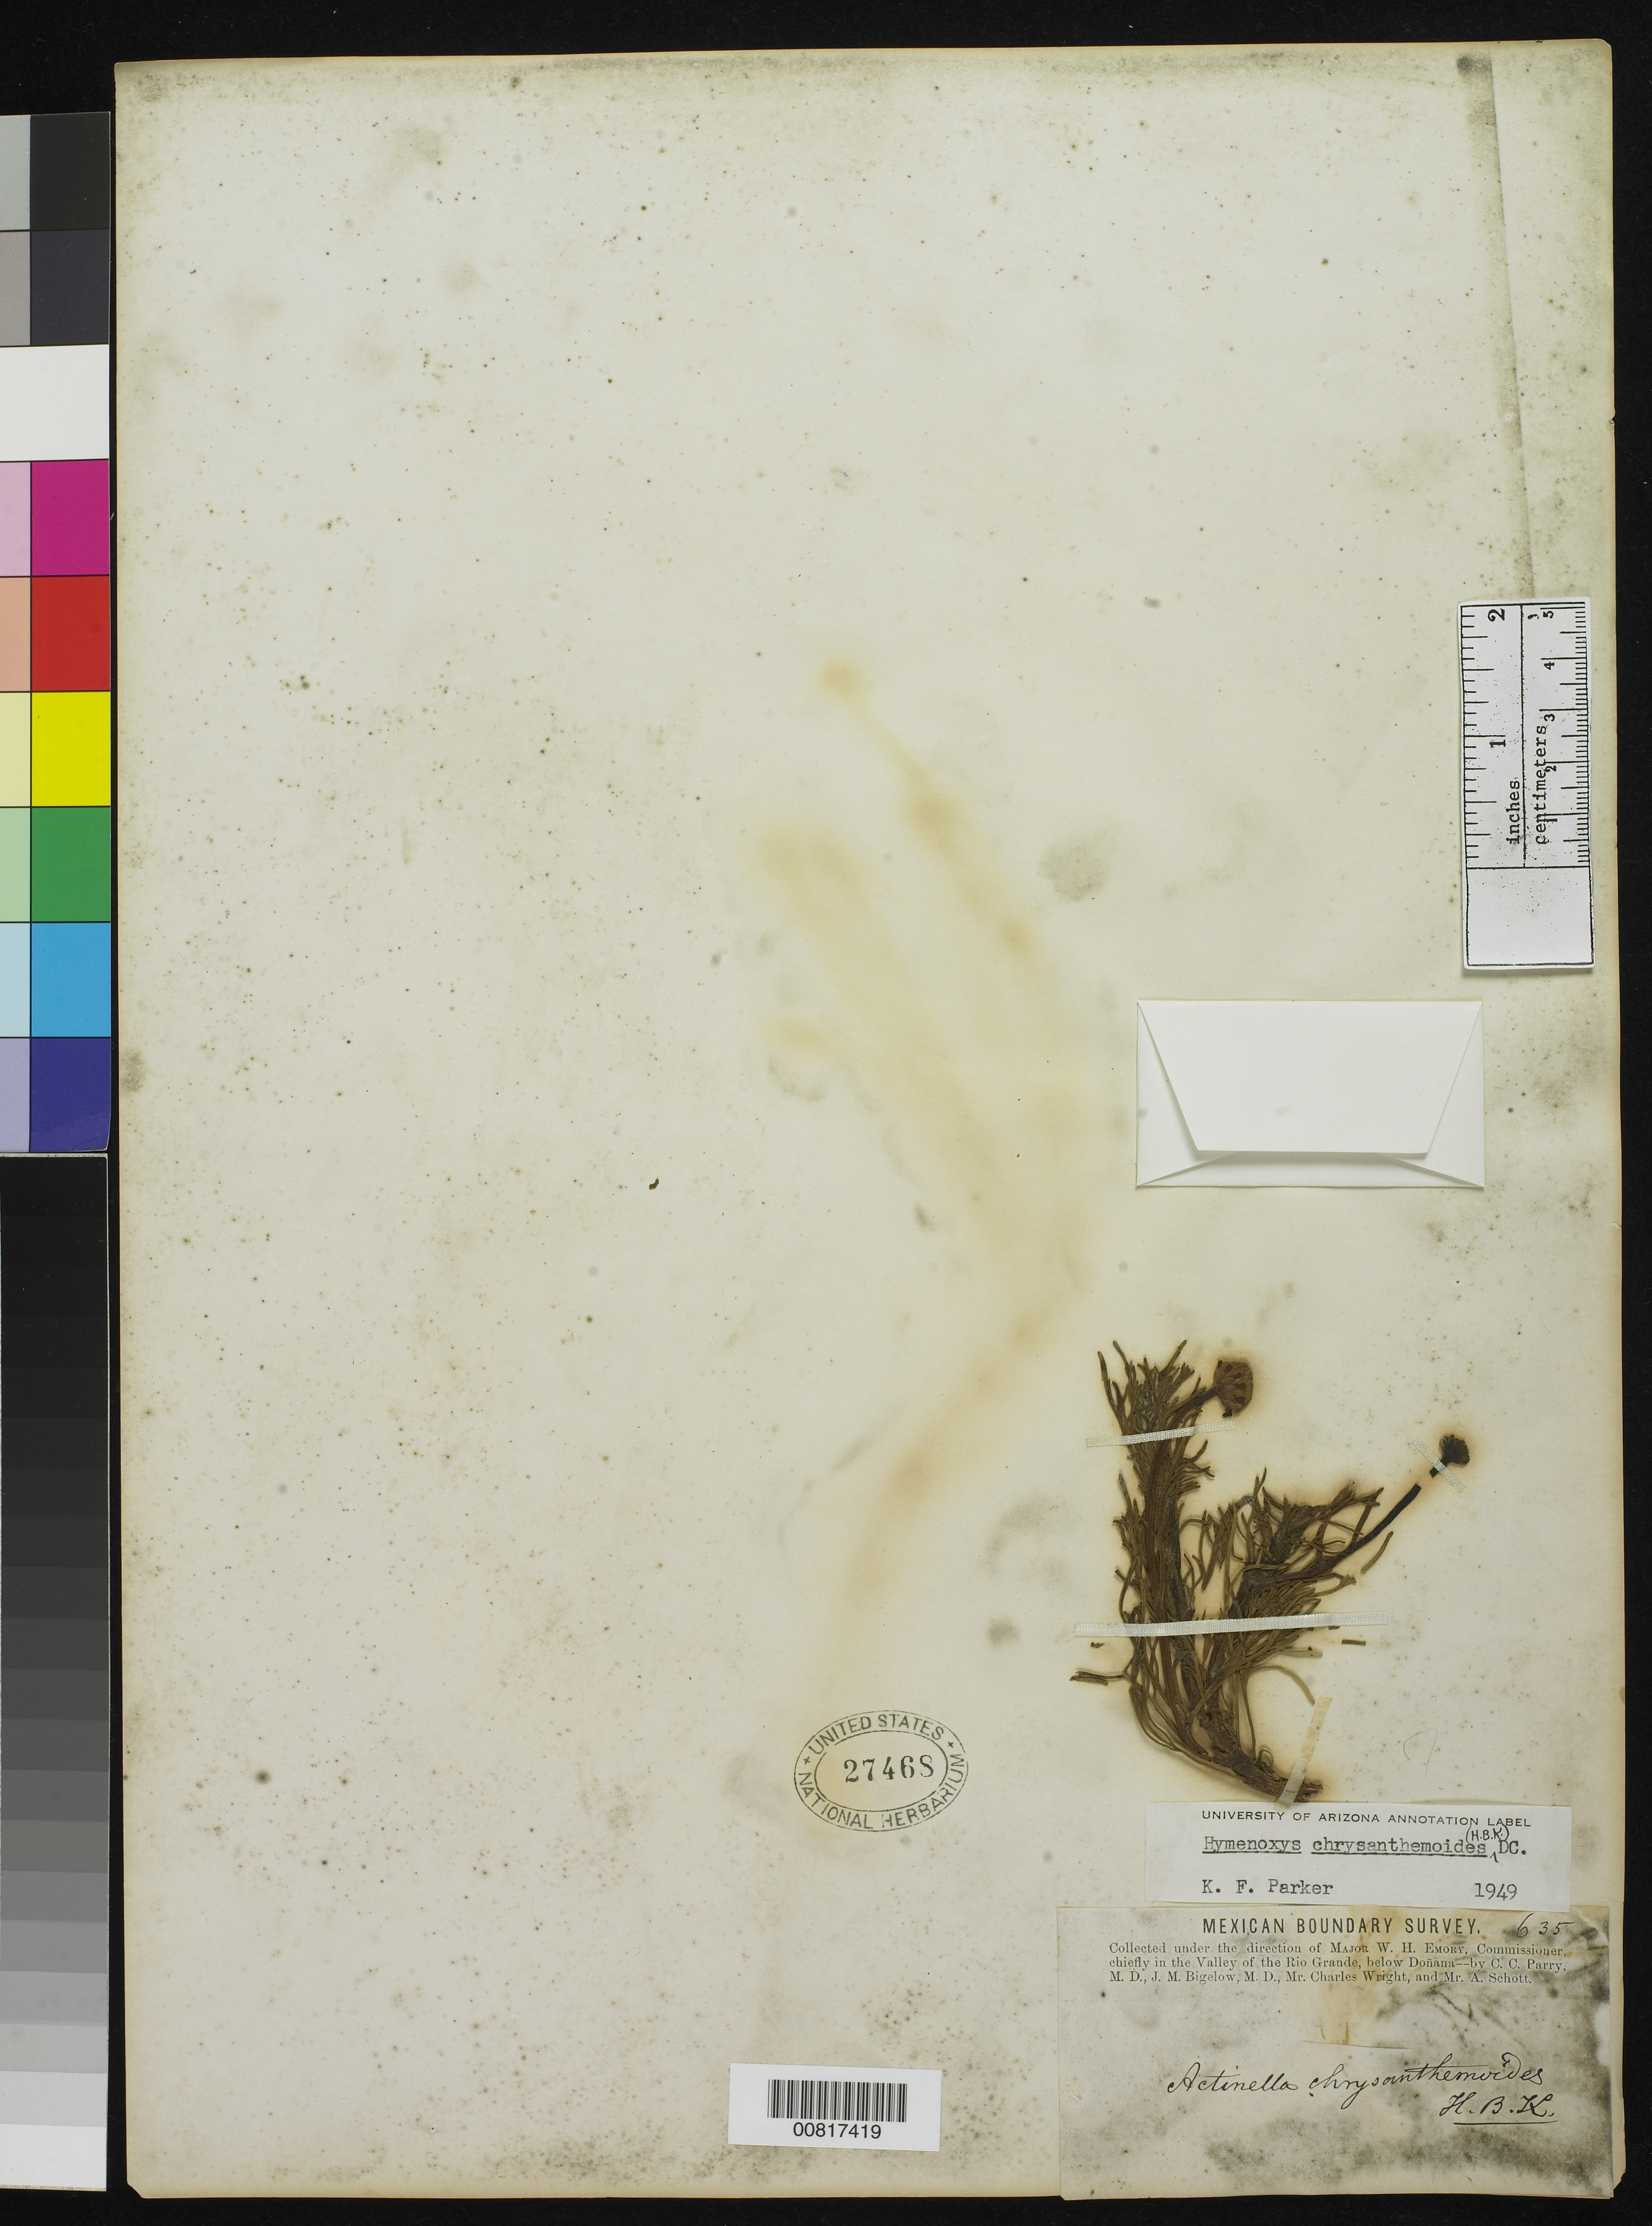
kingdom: Plantae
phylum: Tracheophyta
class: Magnoliopsida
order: Asterales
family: Asteraceae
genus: Hymenoxys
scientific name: Hymenoxys chrysanthemoides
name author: (Kunth) DC.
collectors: C. C. Parry, J. M. Bigelow, C. Wright & A. C. V. Schott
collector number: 635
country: United States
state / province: New Mexico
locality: Valley of the Rio Grande, below Doñana, New Mexico.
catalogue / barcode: US 27468